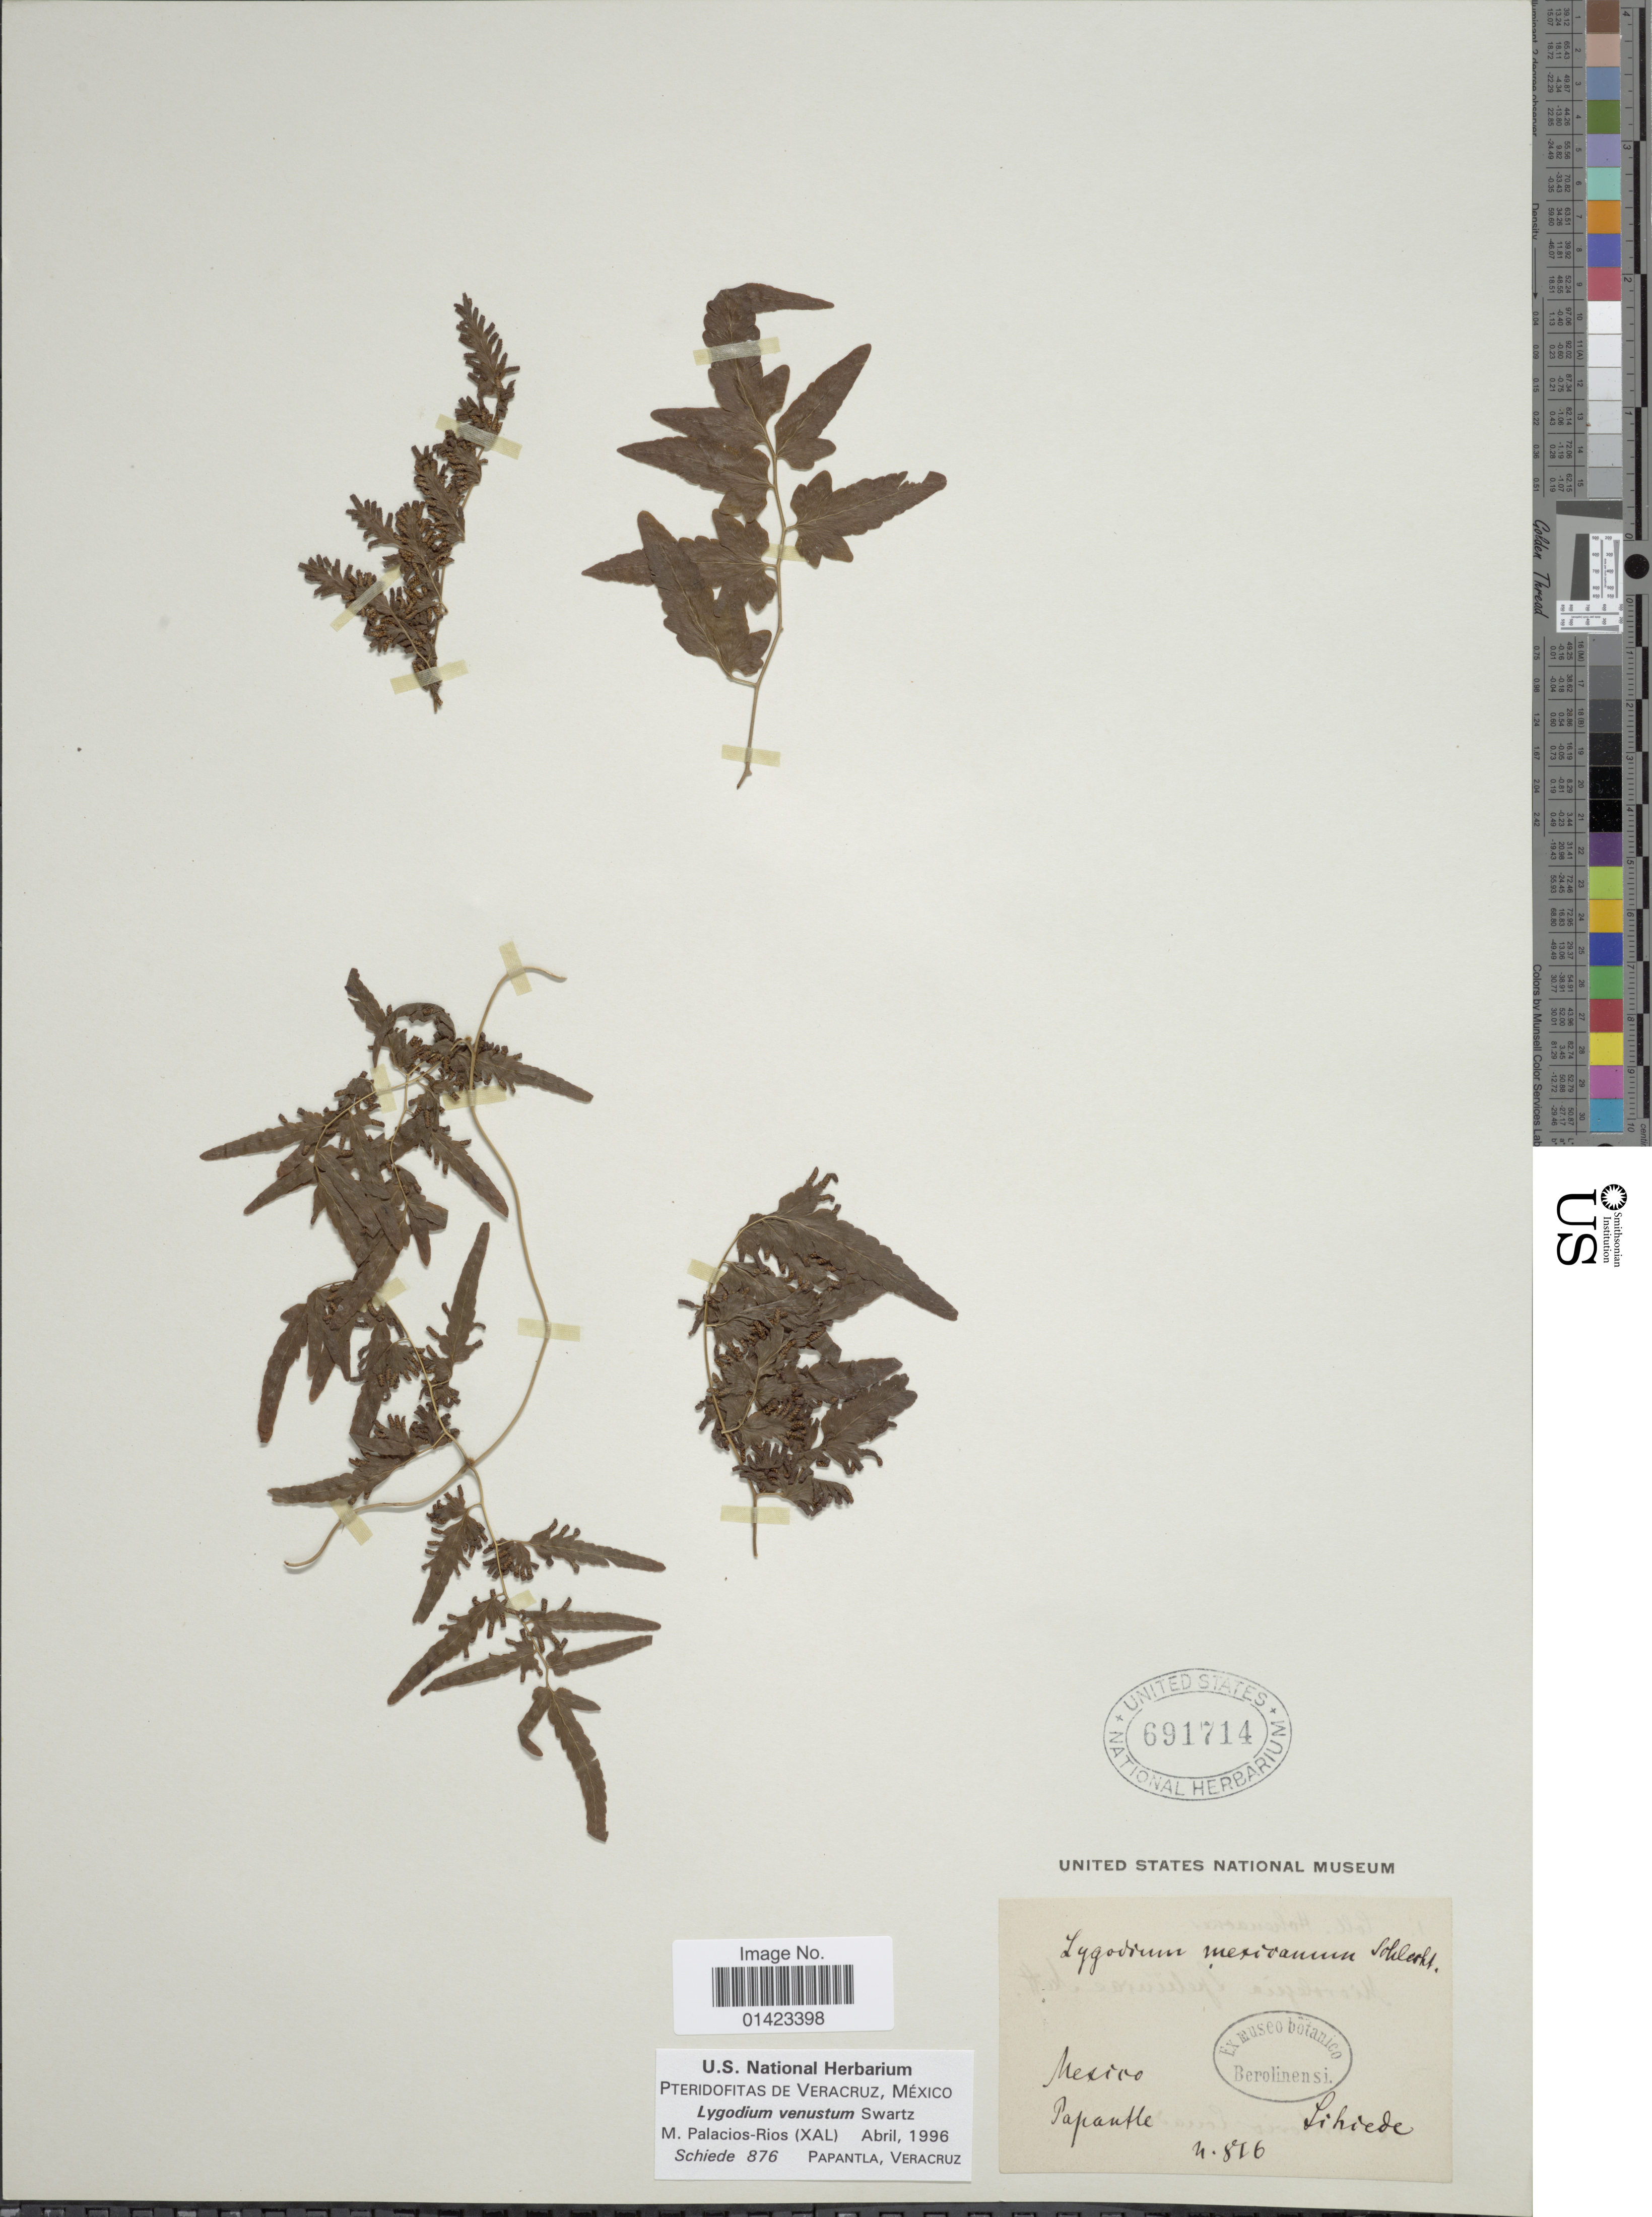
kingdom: Plantae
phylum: Tracheophyta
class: Polypodiopsida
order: Schizaeales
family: Lygodiaceae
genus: Lygodium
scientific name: Lygodium venustum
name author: Sw.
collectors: Schiede, --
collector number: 816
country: Mexico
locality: Mexico, Papantla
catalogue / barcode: US 691714